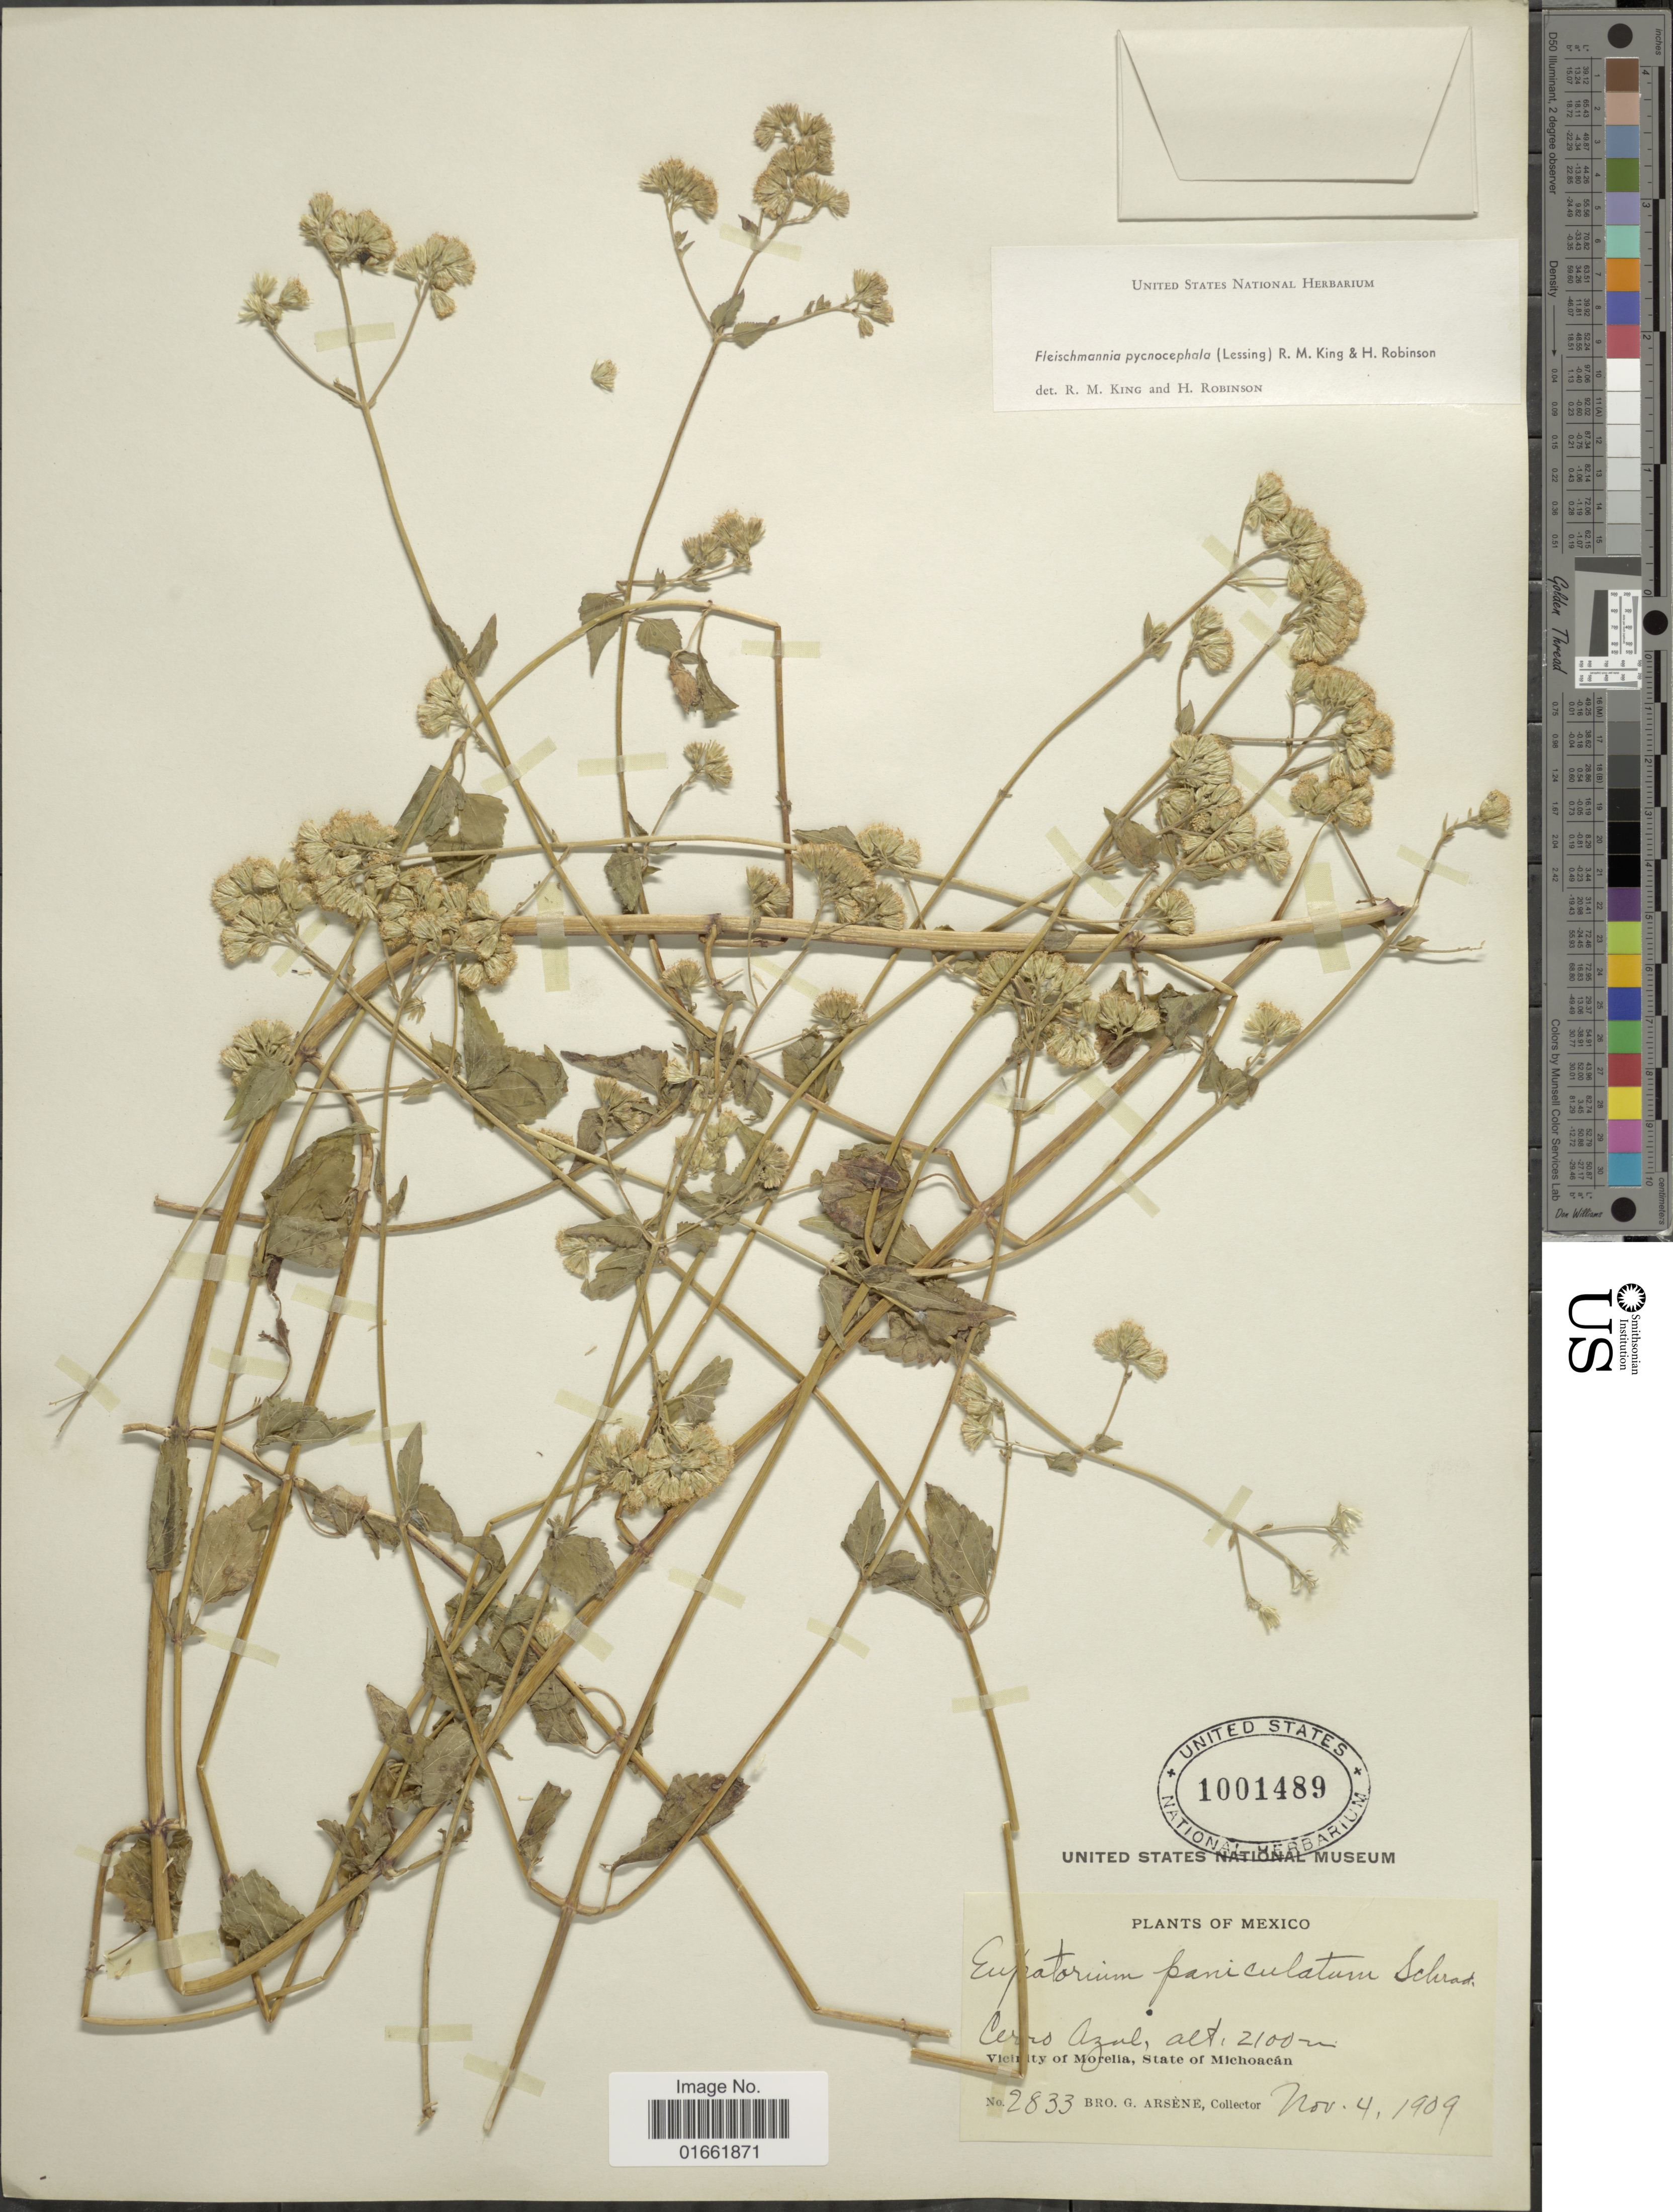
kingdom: Plantae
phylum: Tracheophyta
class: Magnoliopsida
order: Asterales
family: Asteraceae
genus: Fleischmannia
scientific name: Fleischmannia pycnocephala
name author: (Less.) R.M. King & H. Rob.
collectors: Bro. G. Arsène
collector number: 2833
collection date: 1909-11-04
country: Mexico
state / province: Michoacán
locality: Cerro Azul. Vicinity of Morelia, State of MMichoacn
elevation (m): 2100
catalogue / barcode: US 1001489